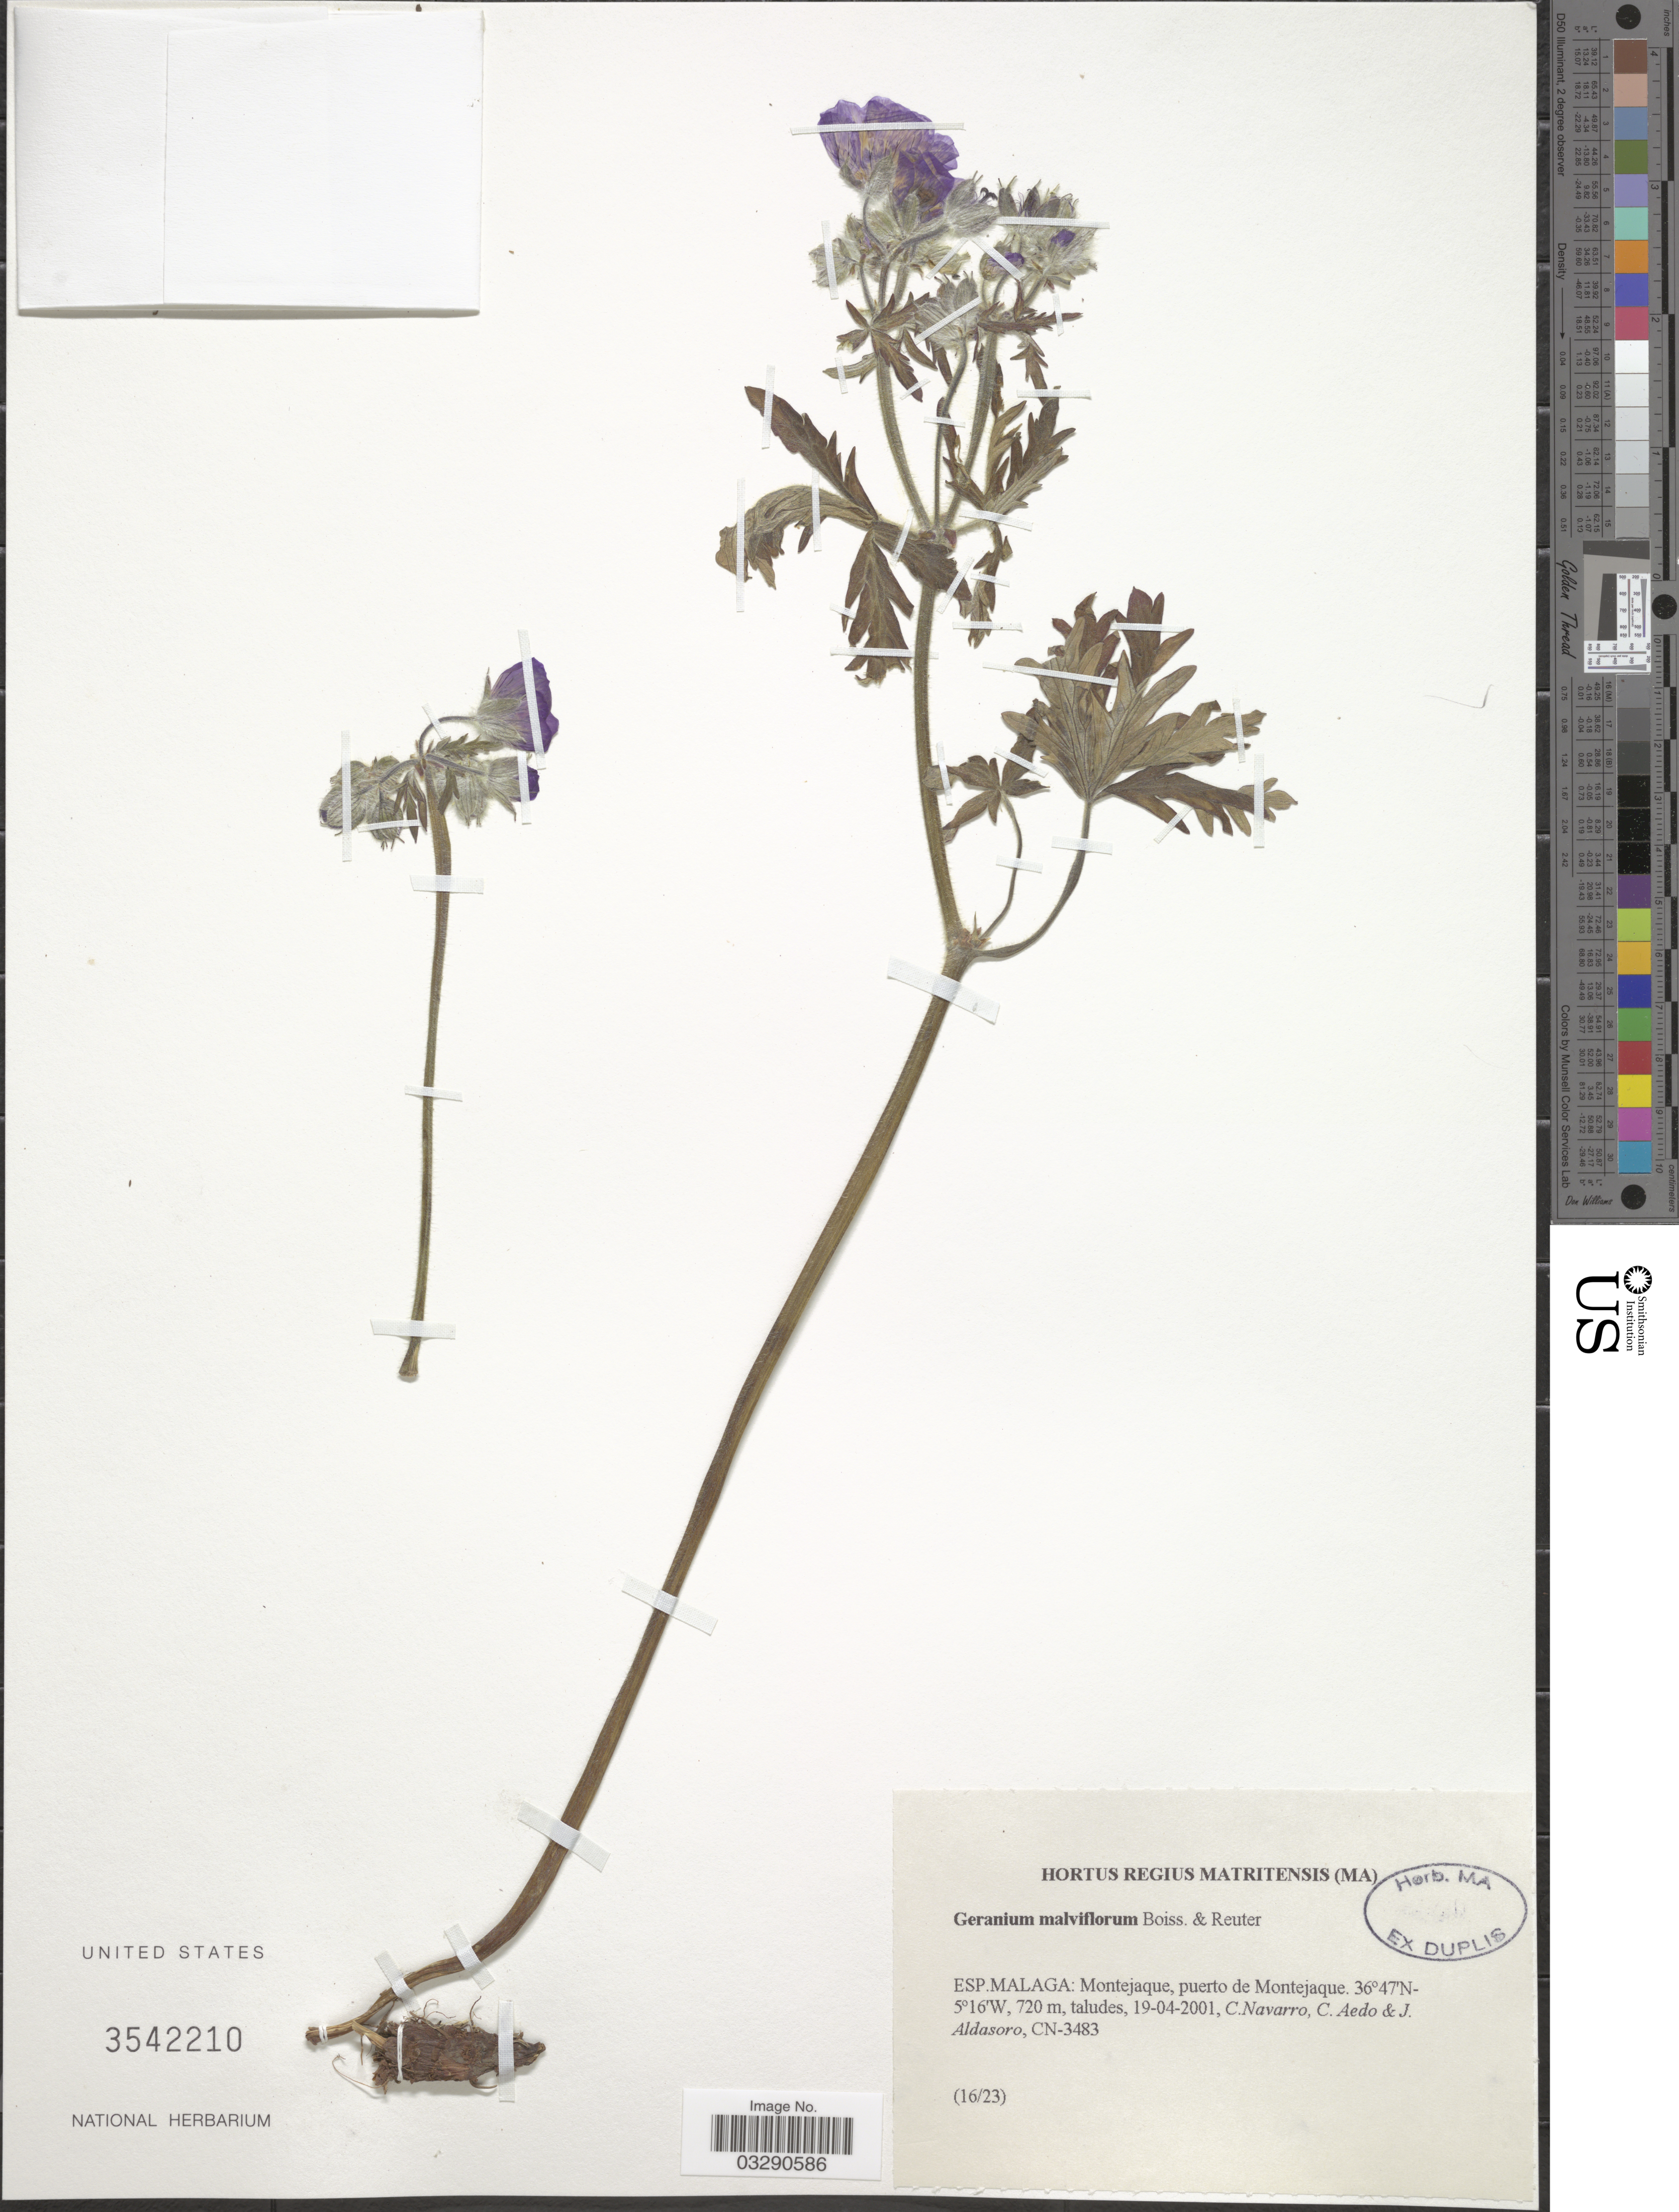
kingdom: Plantae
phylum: Tracheophyta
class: Magnoliopsida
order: Geraniales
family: Geraniaceae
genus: Geranium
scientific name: Geranium malviflorum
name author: Boiss. & Reut.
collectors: C. Navarro, C. Aedo & J. Aldasoro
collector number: CN-3483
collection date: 2001-04-19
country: Spain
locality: Esp. Malaga: Montejaque, puerto de Montejaque.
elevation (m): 720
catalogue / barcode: US 3542210